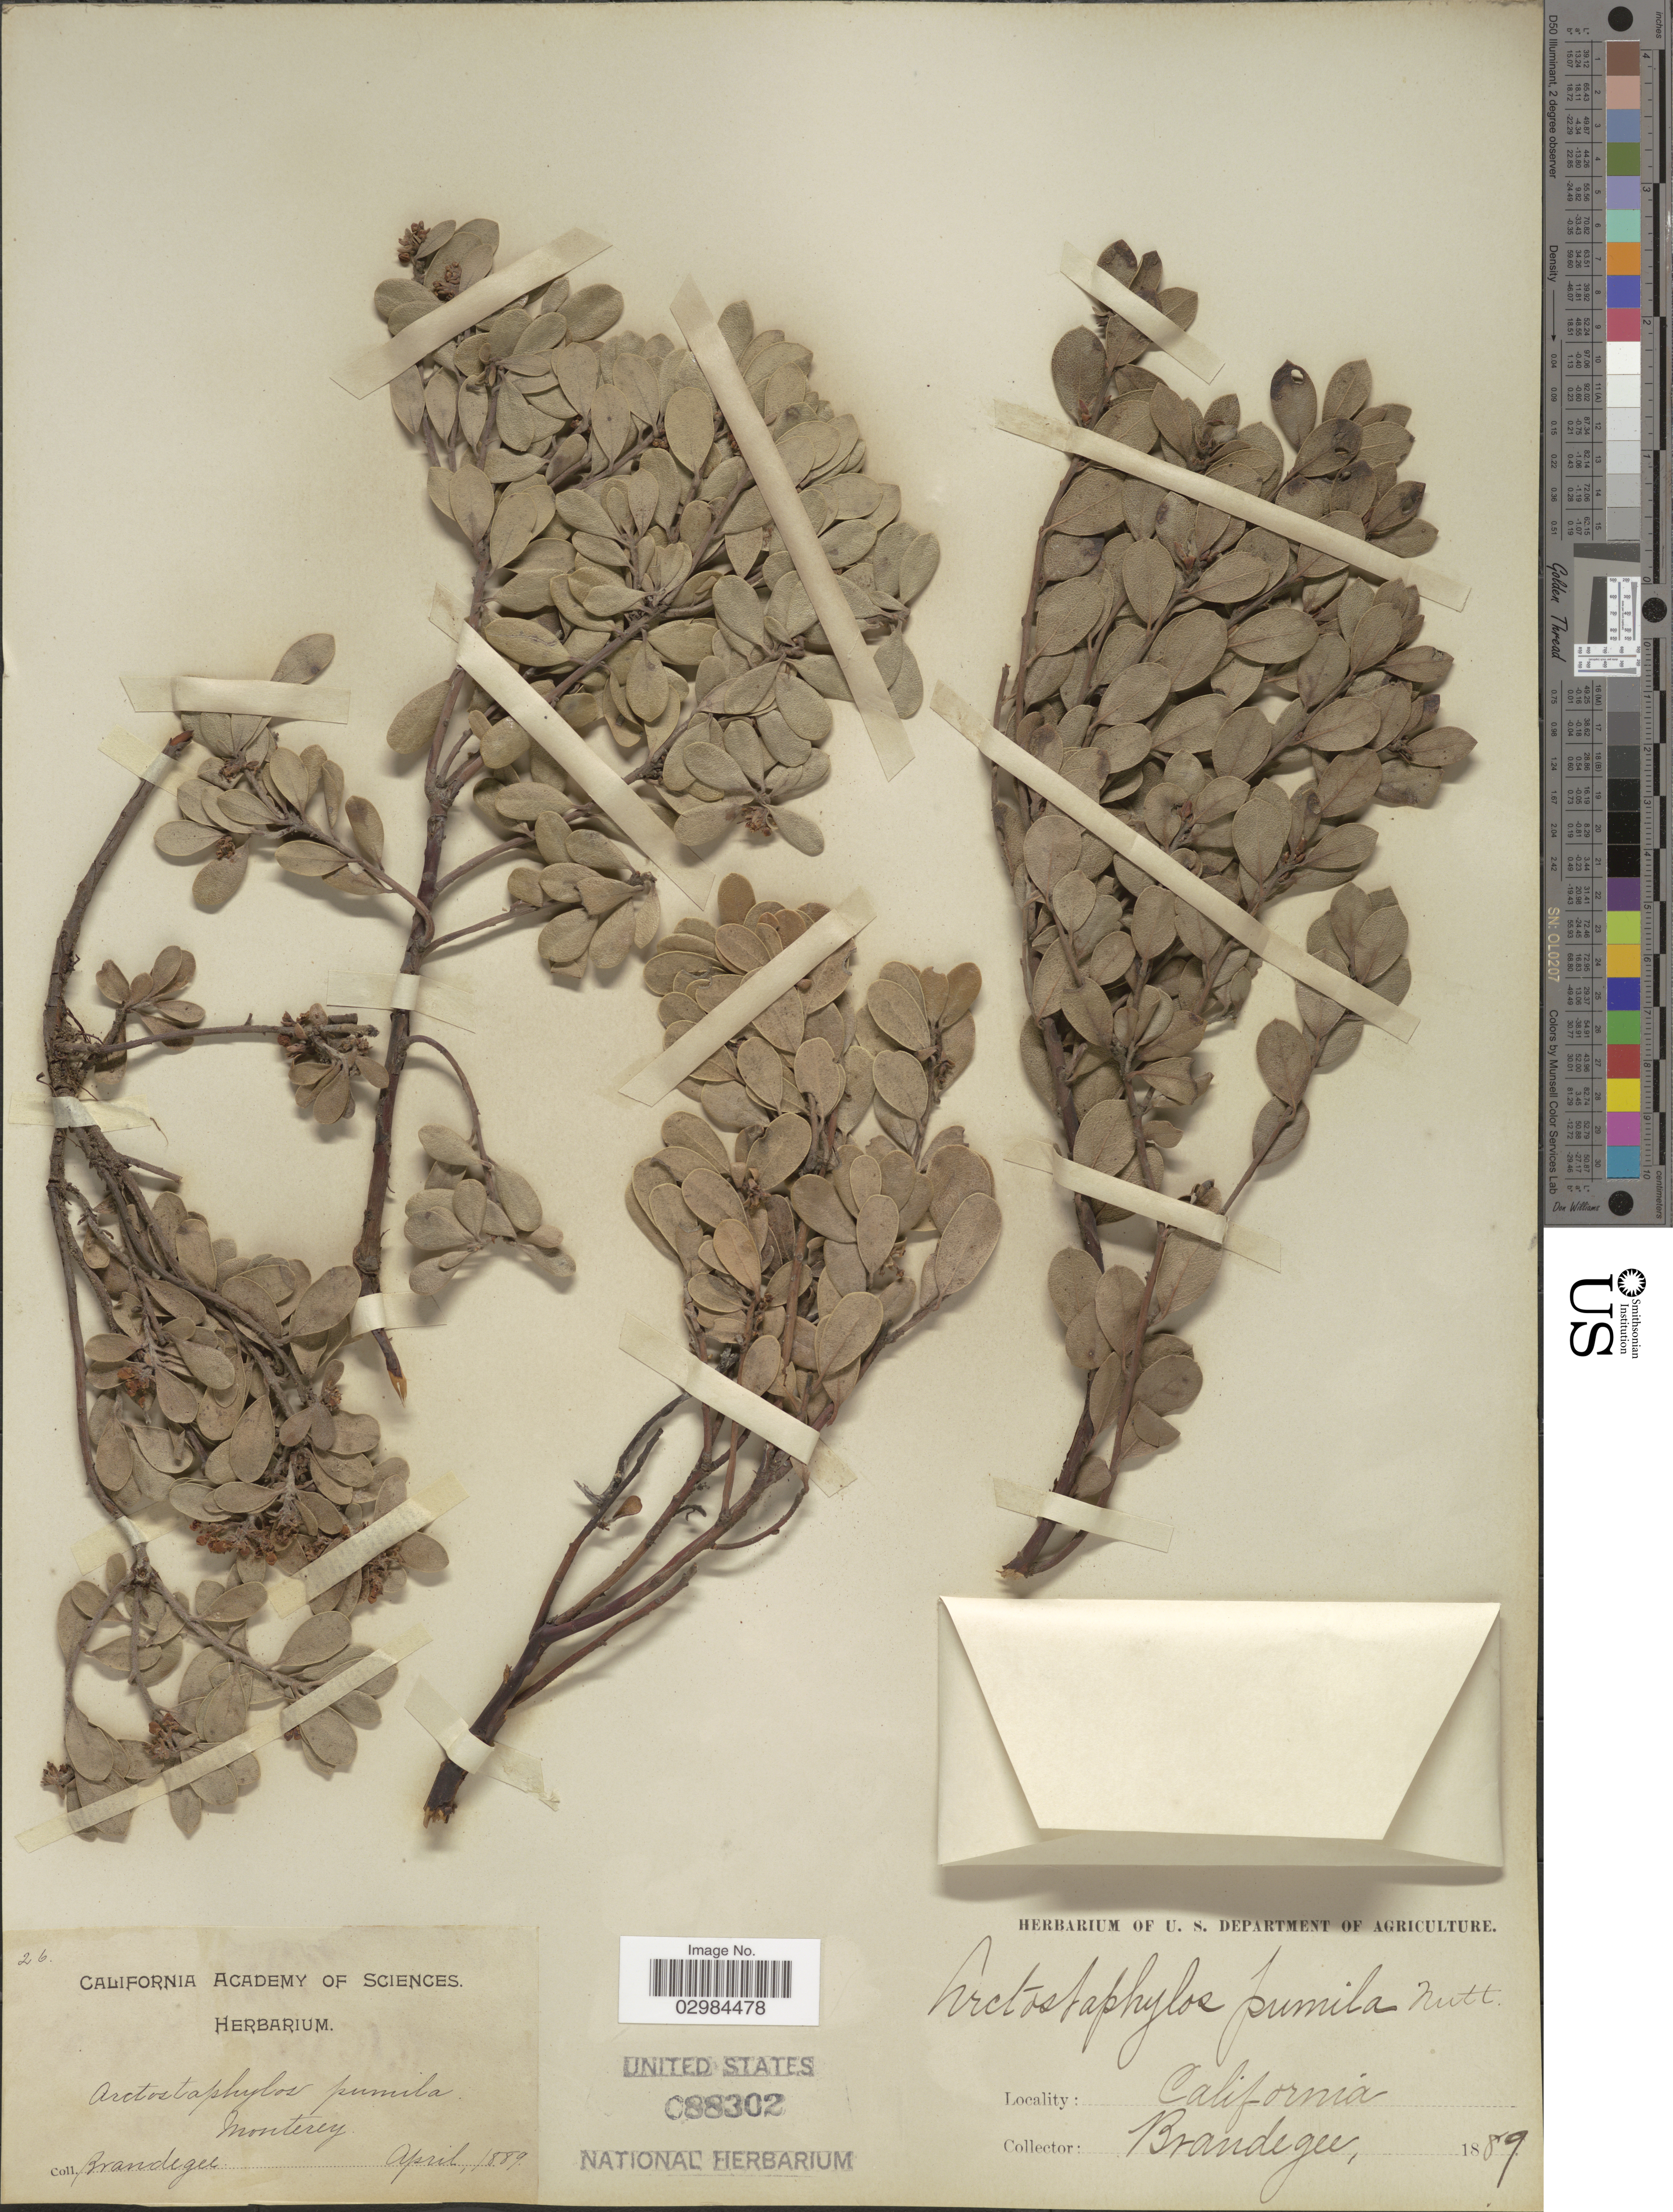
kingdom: Plantae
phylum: Tracheophyta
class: Magnoliopsida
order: Ericales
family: Ericaceae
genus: Arctostaphylos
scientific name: Arctostaphylos pumila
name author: Nutt.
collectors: -- Brandegee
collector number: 26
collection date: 1889-04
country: United States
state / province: California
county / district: Monterey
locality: Monterey.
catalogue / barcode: US 88302